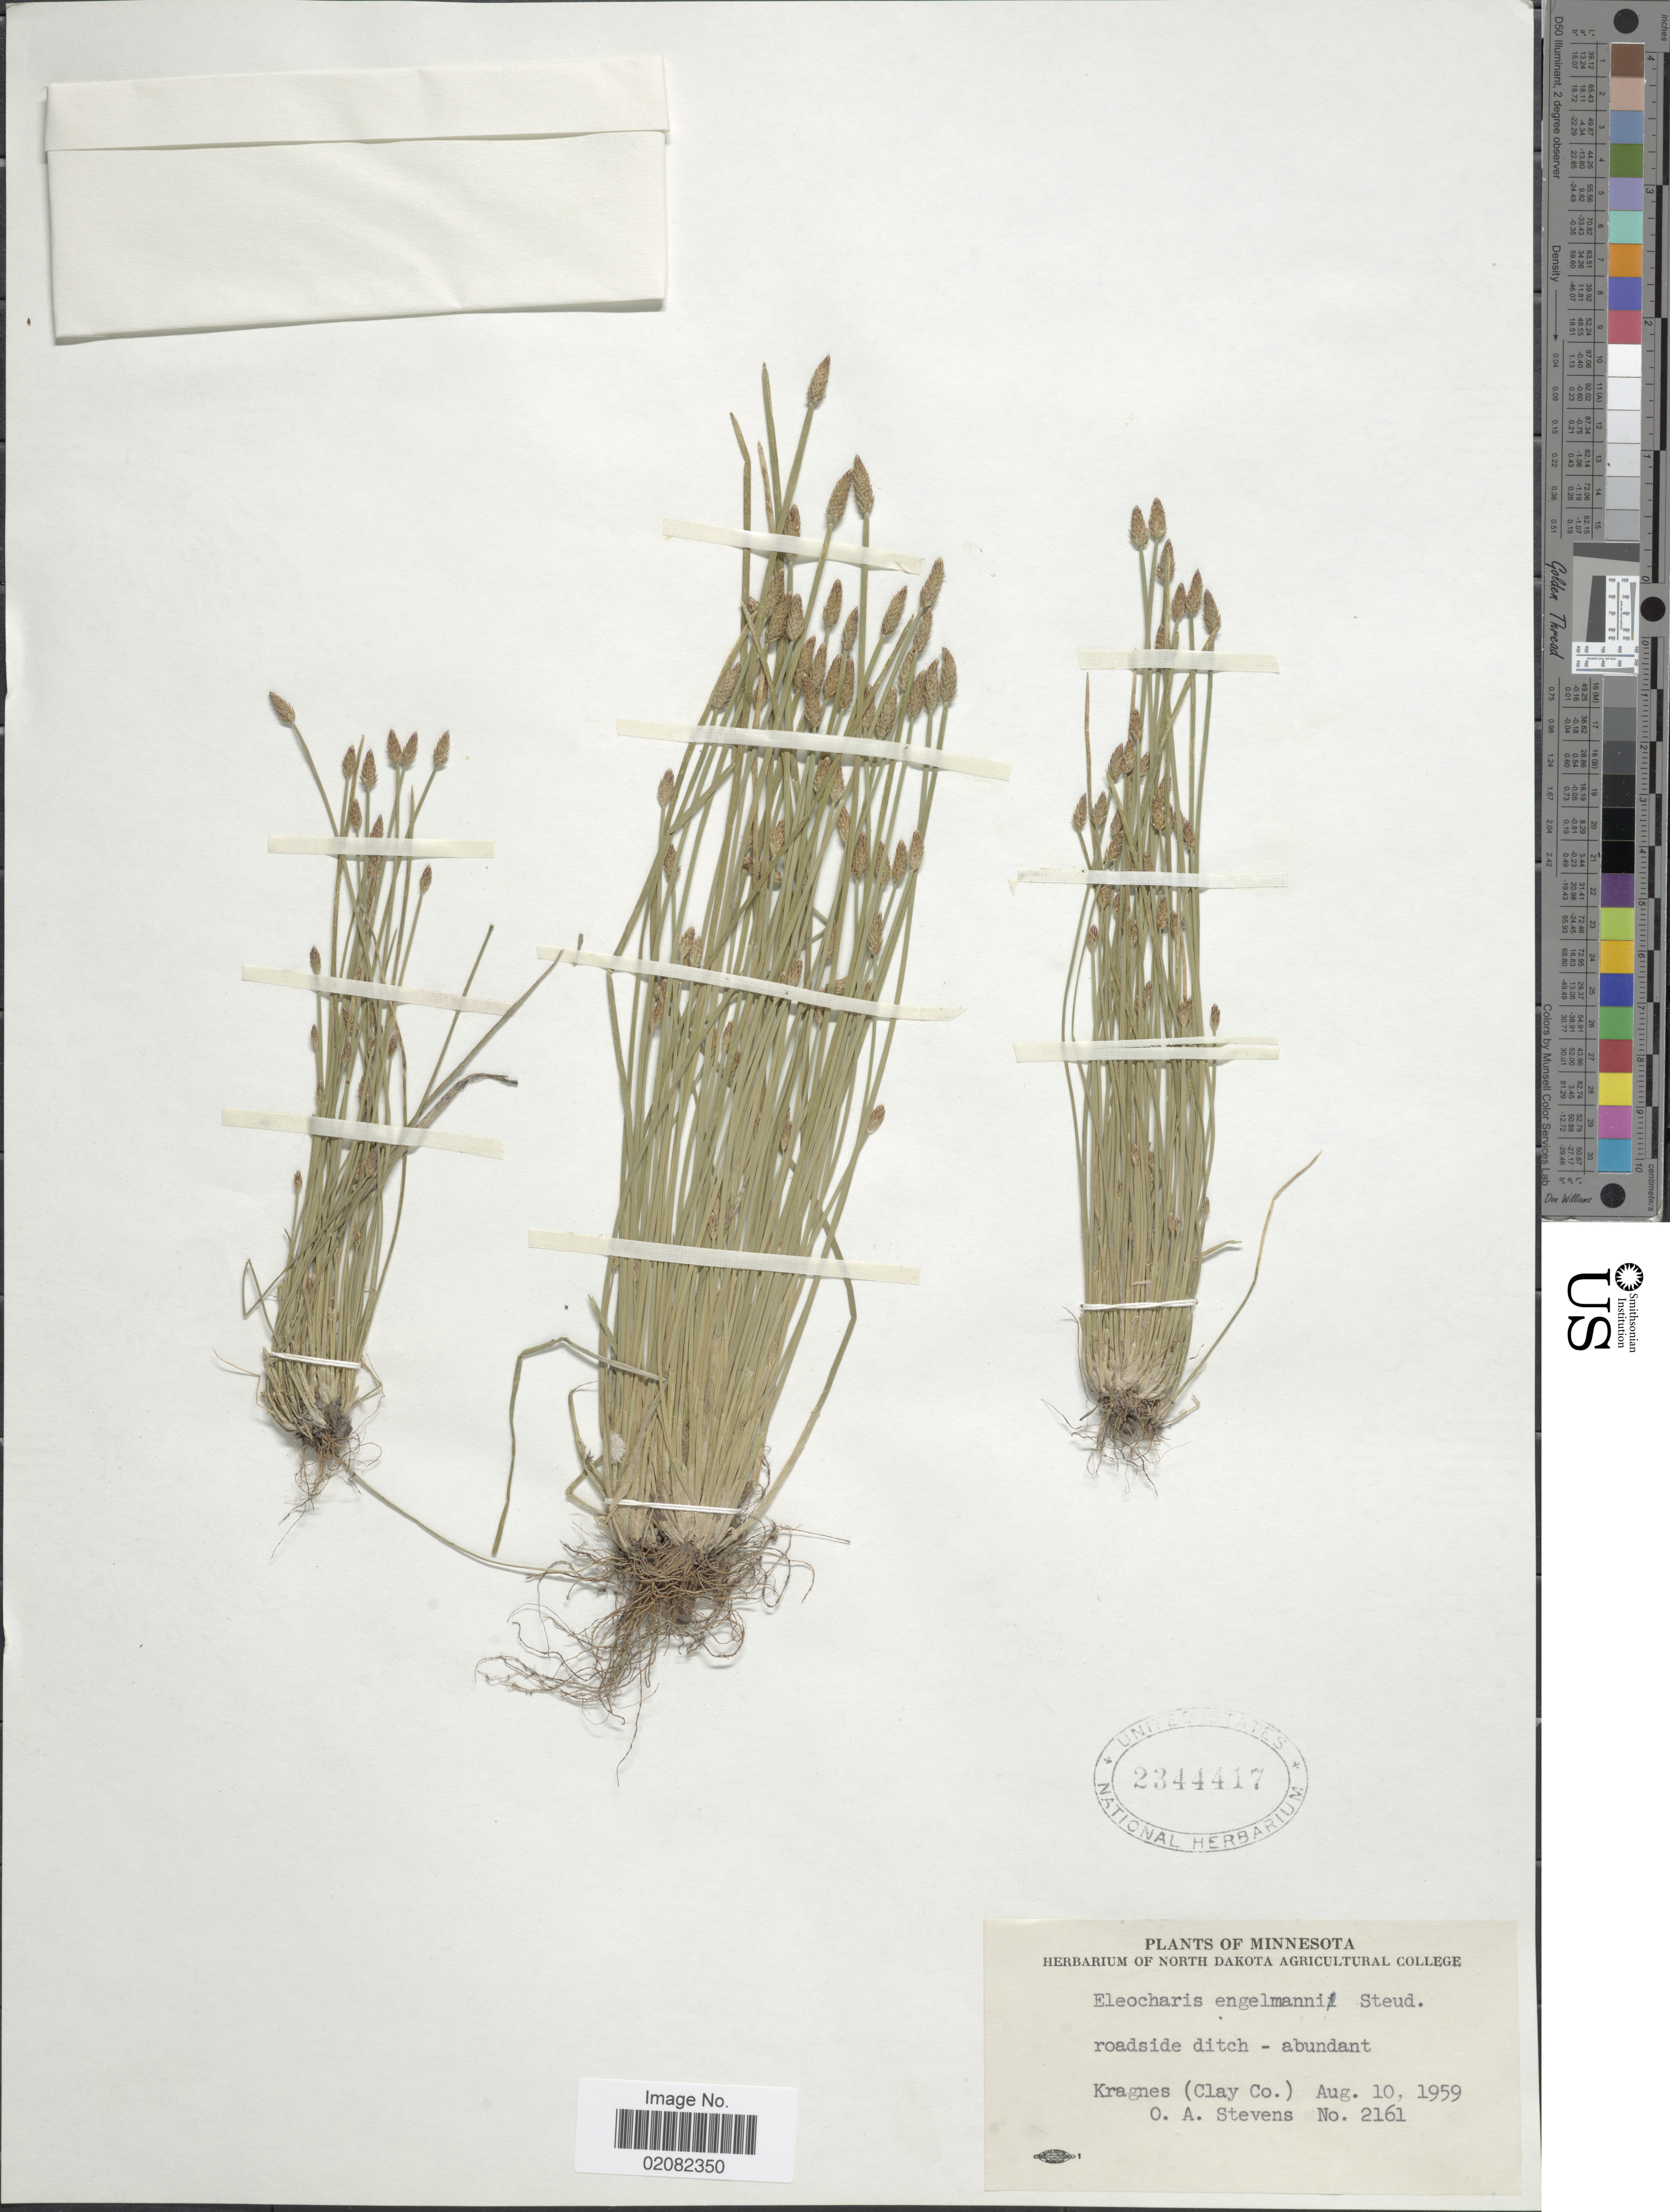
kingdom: Plantae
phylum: Tracheophyta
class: Liliopsida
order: Poales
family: Cyperaceae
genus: Eleocharis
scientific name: Eleocharis engelmannii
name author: Steud.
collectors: O. A. Stevens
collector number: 2161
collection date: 1959-08-10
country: United States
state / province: Minnesota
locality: Kragnes (Clay Co.)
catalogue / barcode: US 2344417